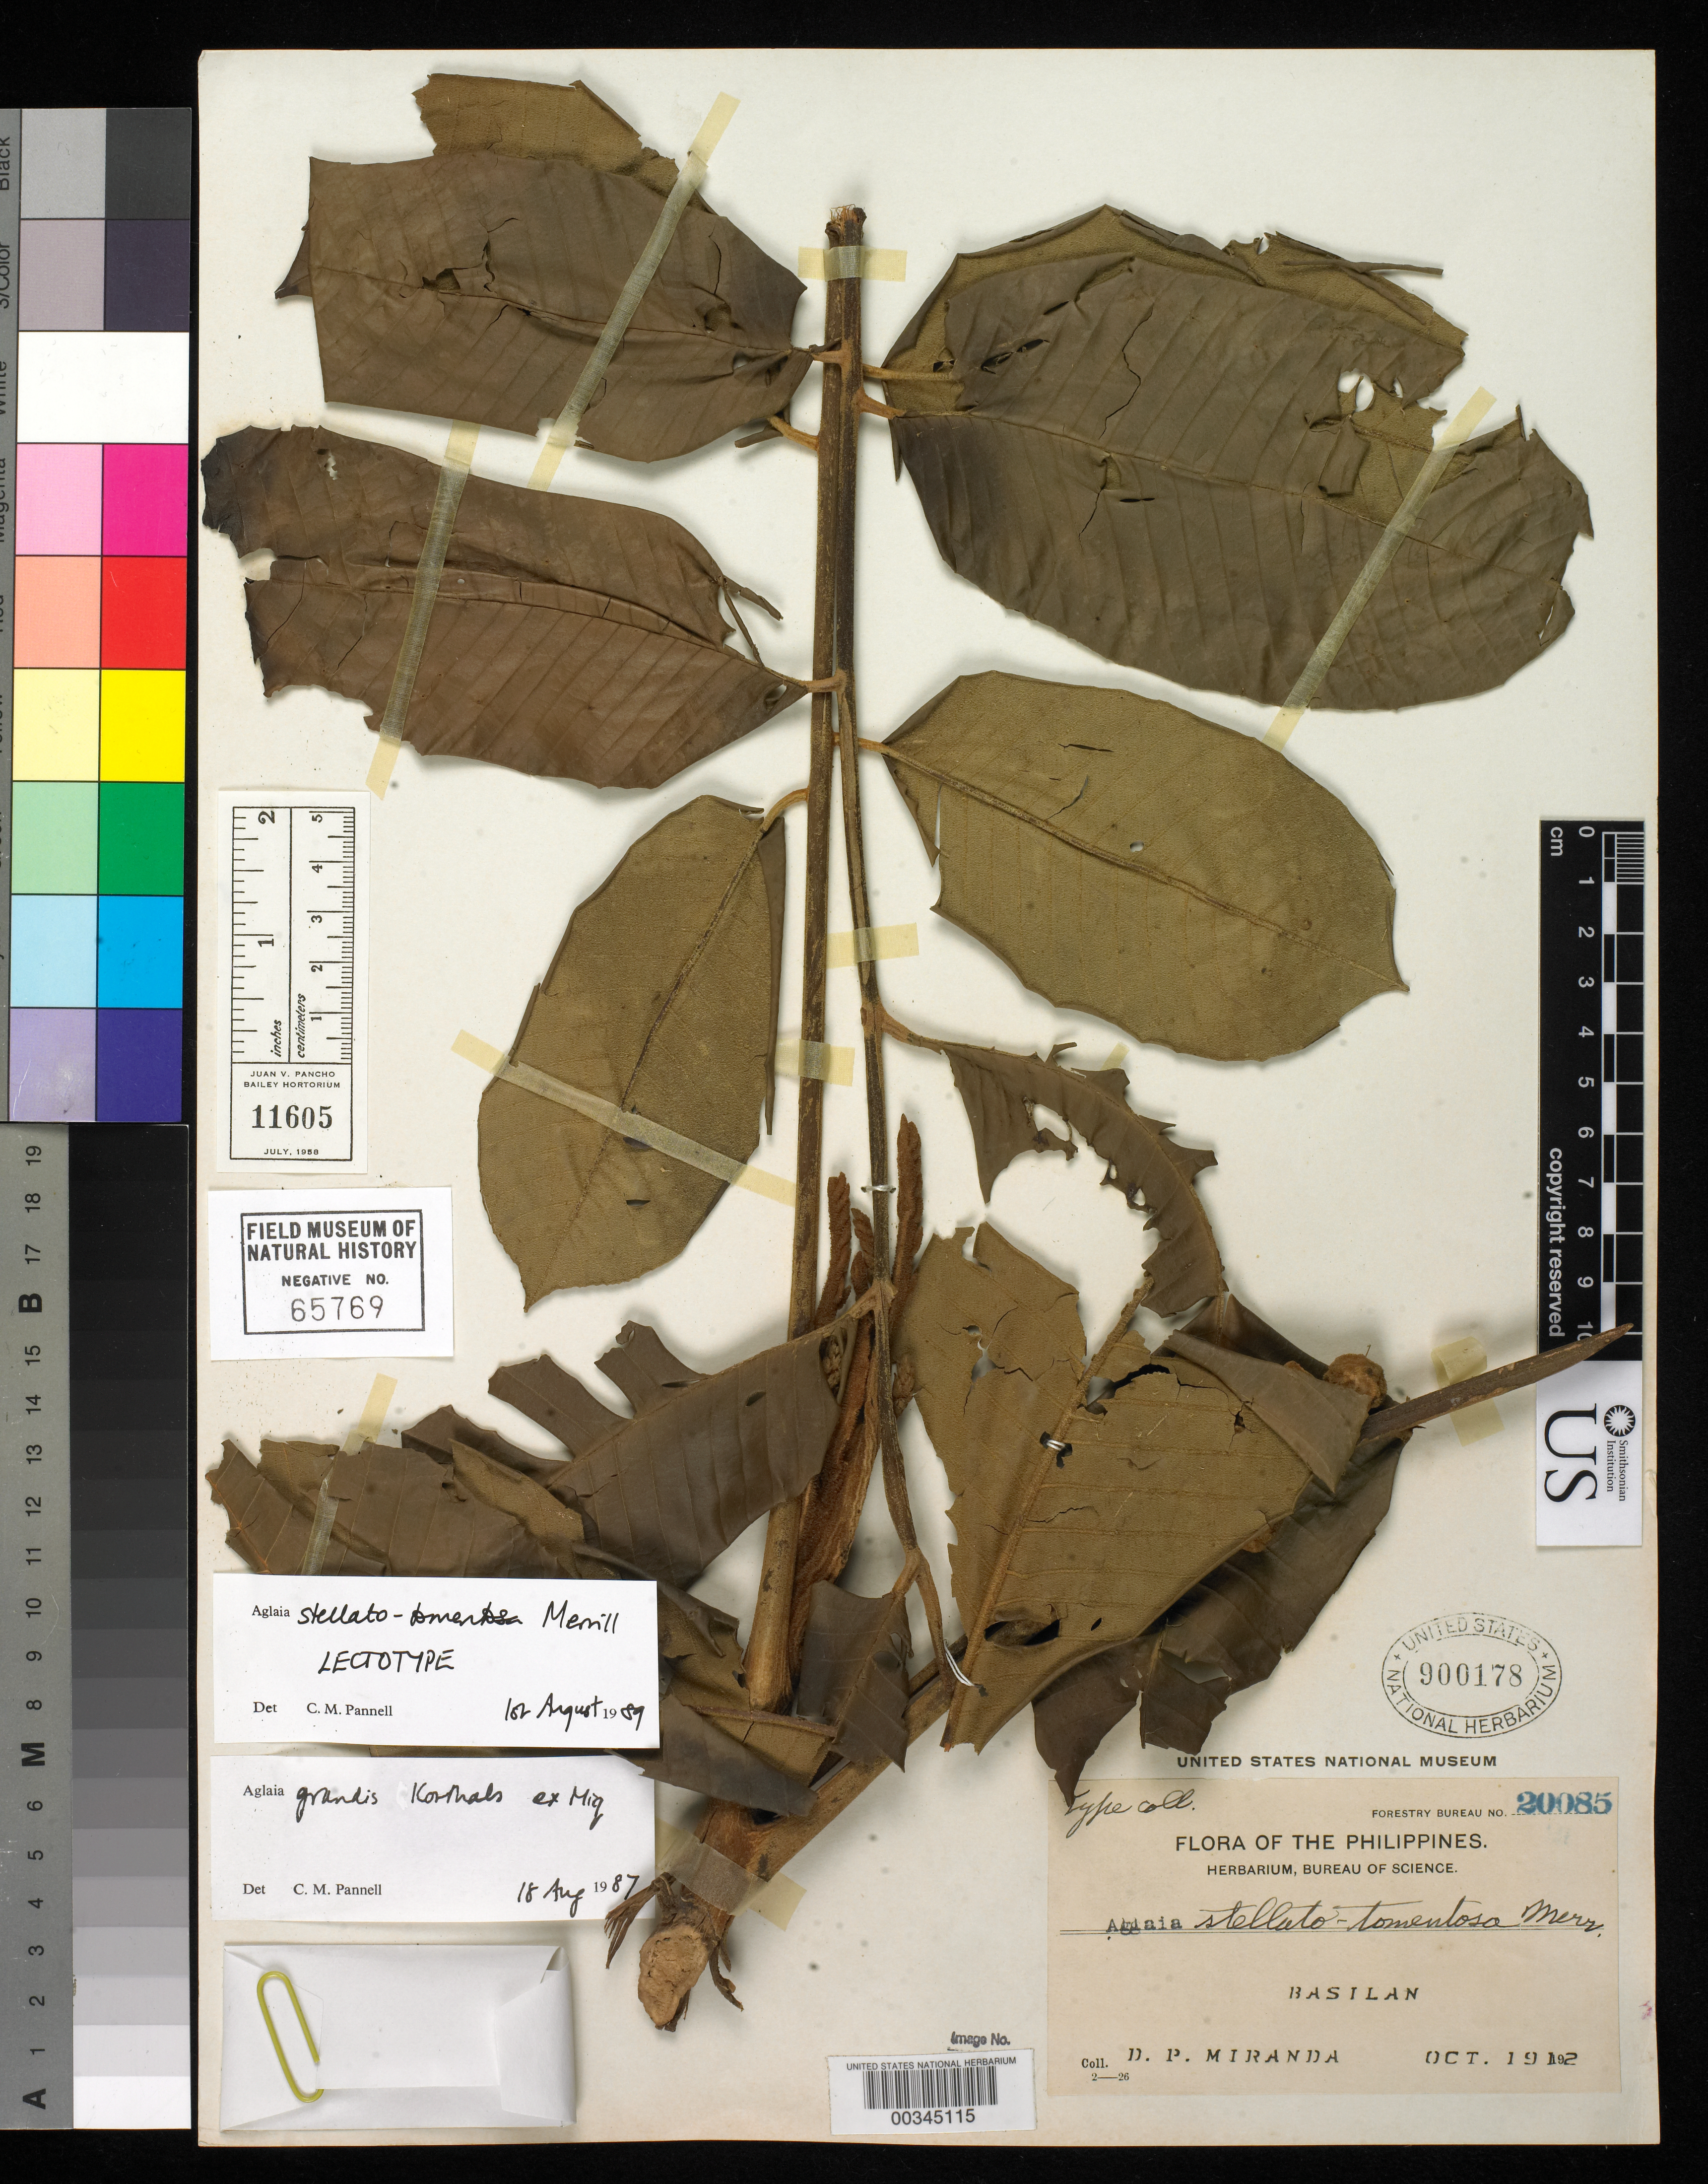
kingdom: Plantae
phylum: Tracheophyta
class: Magnoliopsida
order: Sapindales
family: Meliaceae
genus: Aglaia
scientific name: Aglaia stellato-tomentosa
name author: Merr.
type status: Lectotype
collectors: D. P. Miranda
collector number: For. Bur. 20085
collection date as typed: Oct 1912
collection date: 1912-10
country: Philippines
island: Masbate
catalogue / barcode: US 900178